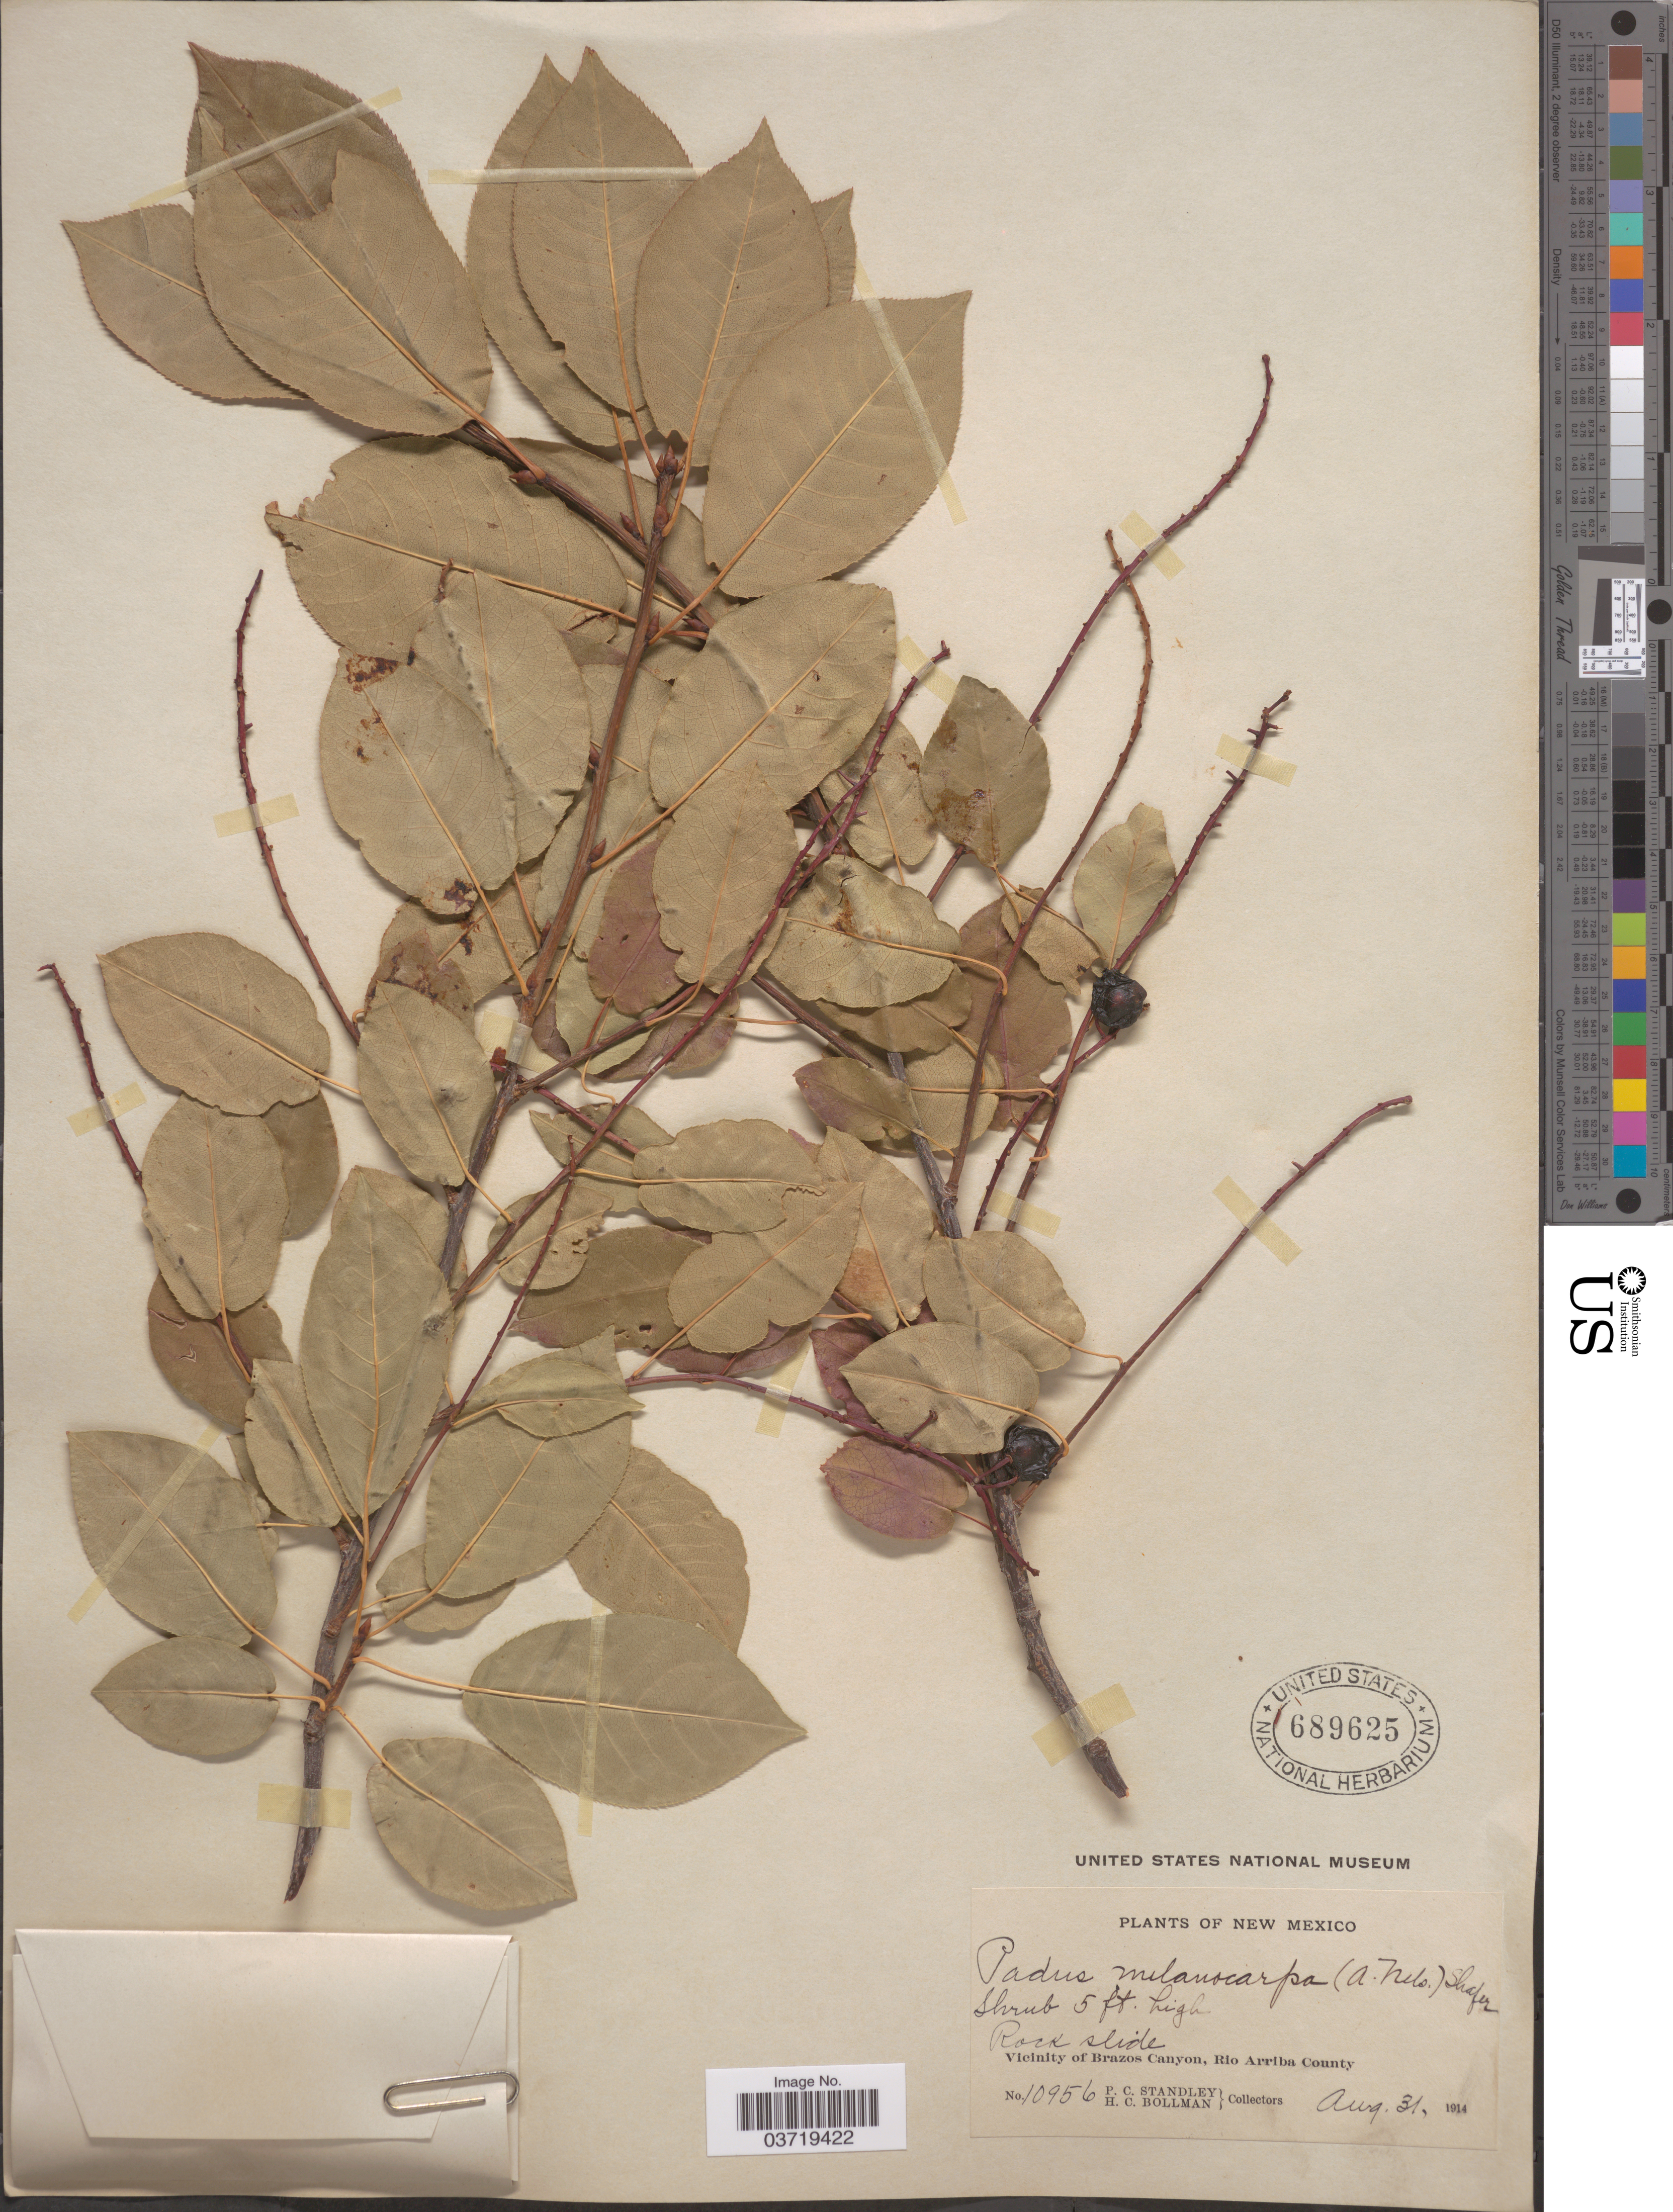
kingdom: Plantae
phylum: Tracheophyta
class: Magnoliopsida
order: Rosales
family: Rosaceae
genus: Prunus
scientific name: Prunus virginiana var. demissa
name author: (Nutt.) Torr.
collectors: P. C. Standley & H. C. Bollman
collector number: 10956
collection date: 1914-08-31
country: United States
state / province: New Mexico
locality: Vicinity of Brazos Canyon, Rio Arriba County.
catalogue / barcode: US 689625